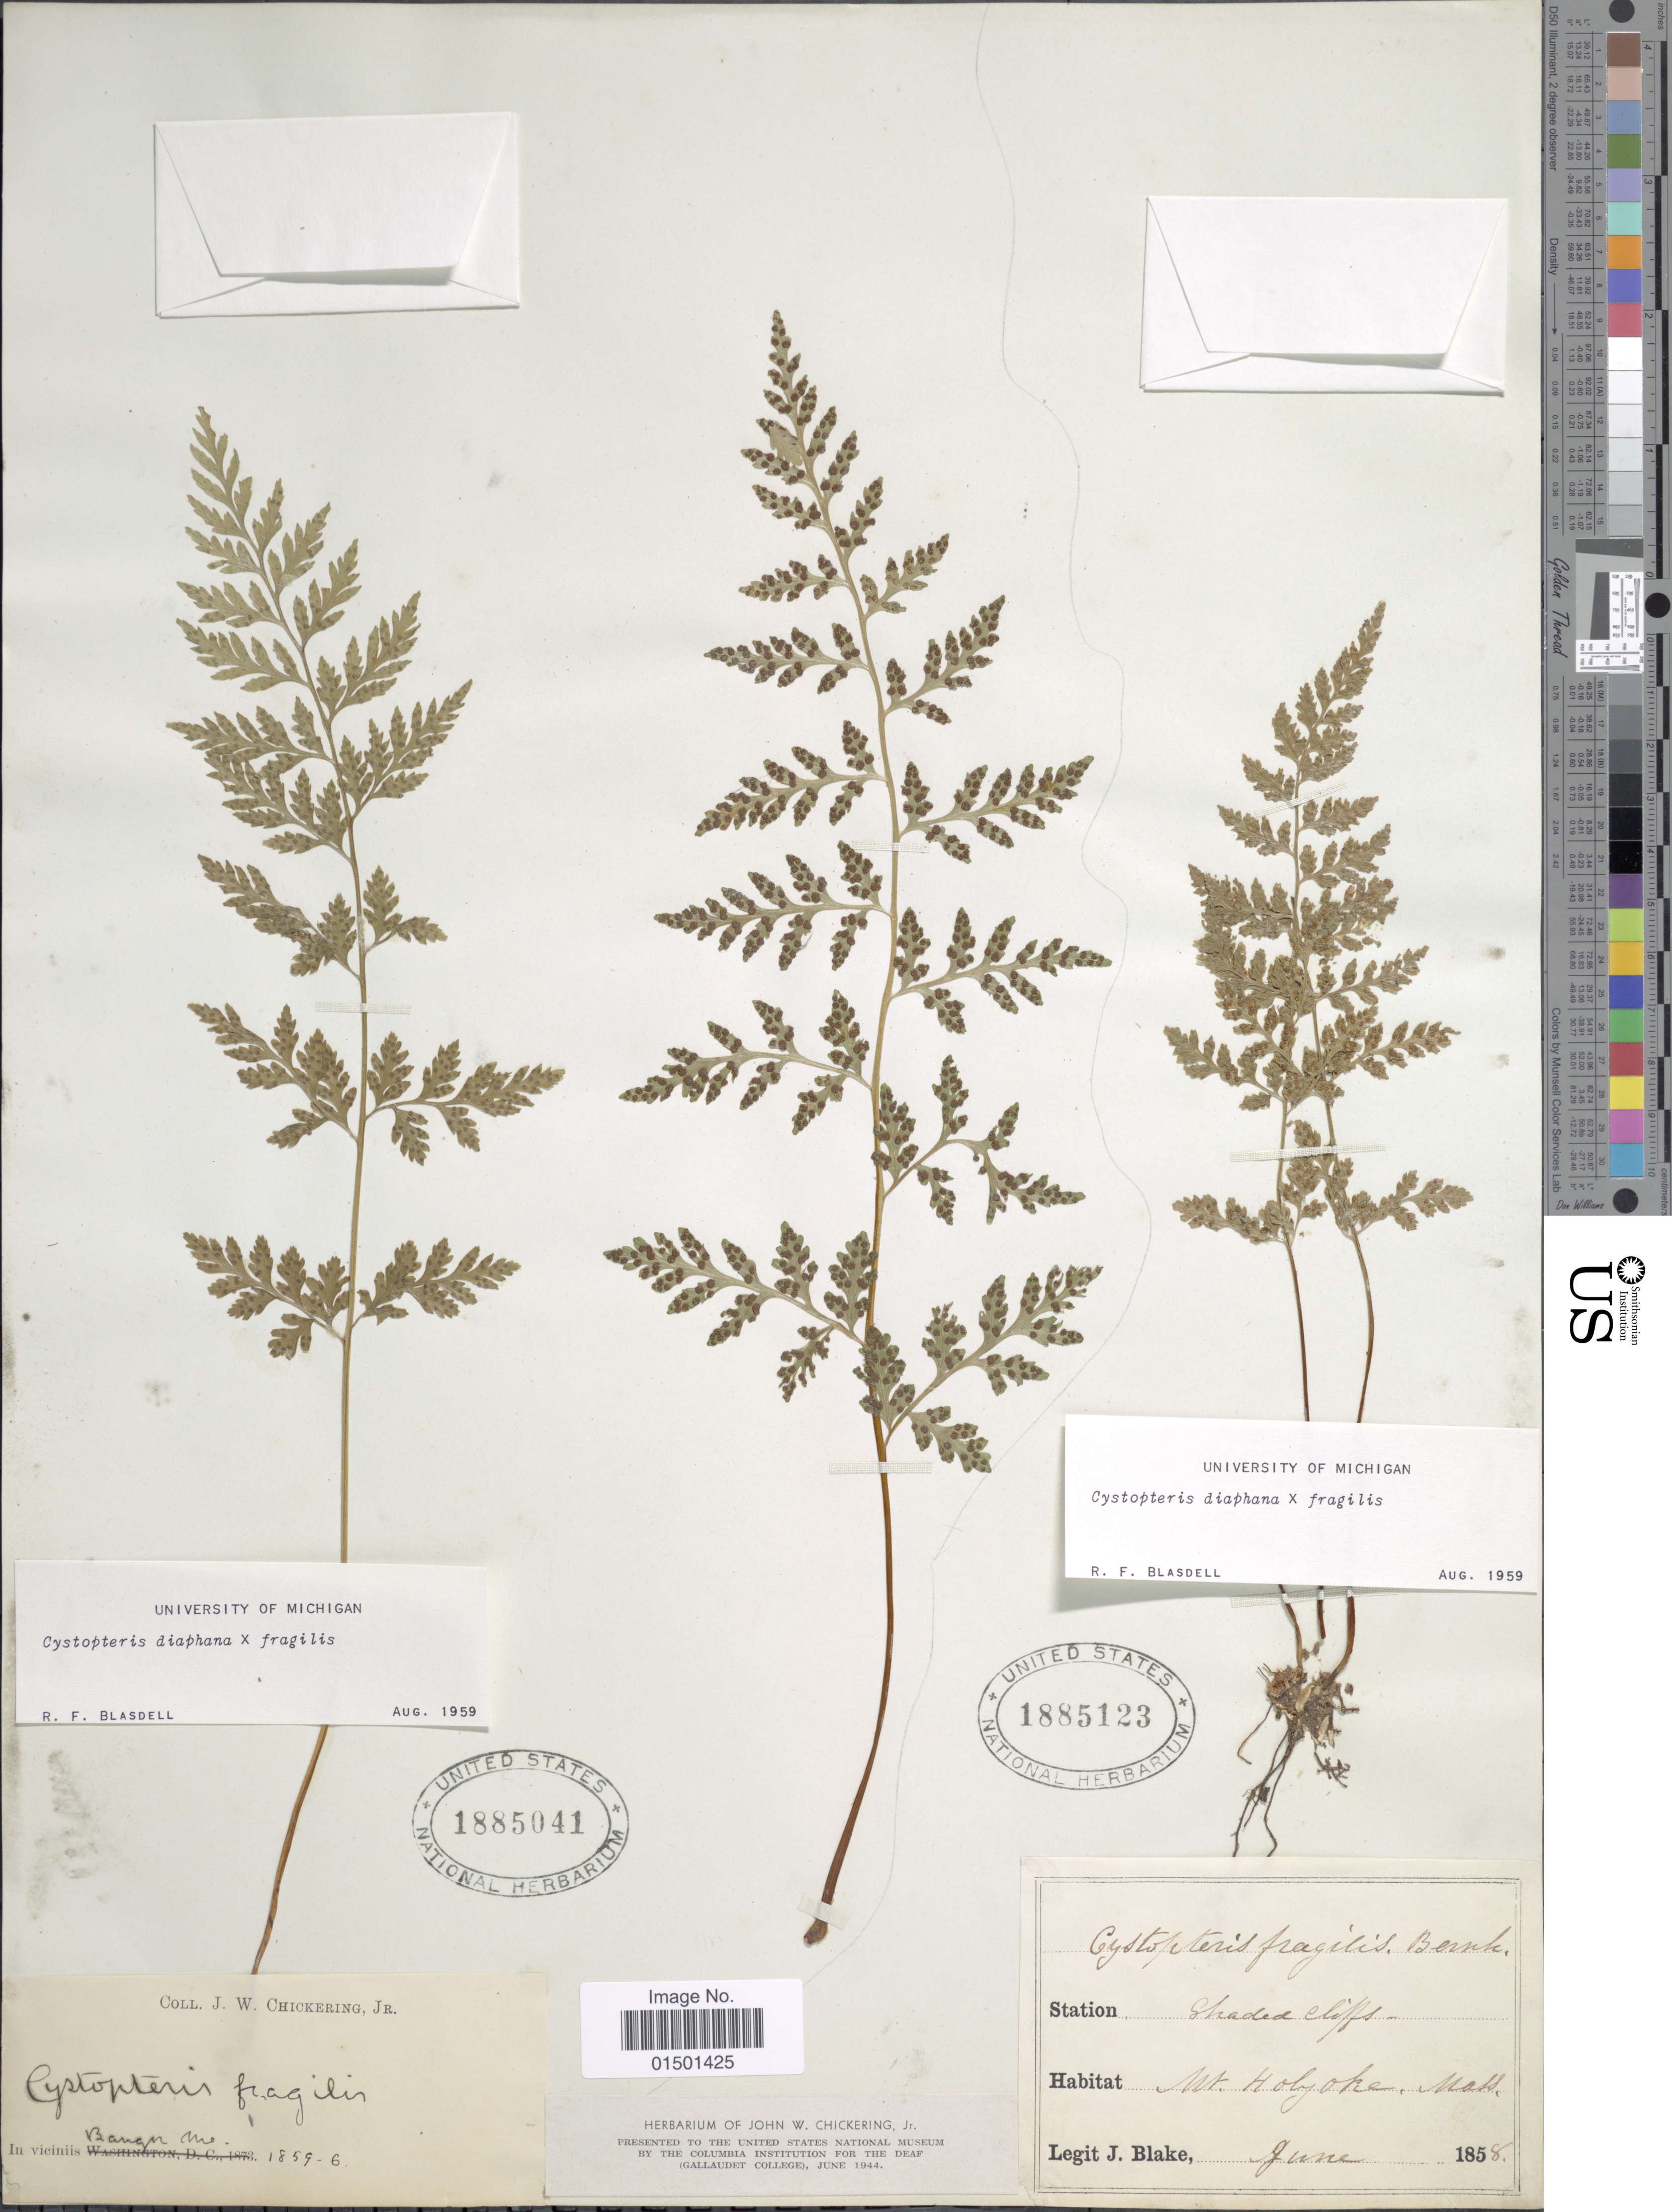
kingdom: Plantae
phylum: Tracheophyta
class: Polypodiopsida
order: Polypodiales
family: Cystopteridaceae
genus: Cystopteris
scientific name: Cystopteris diaphana x C. fragilis (L.) Bernh.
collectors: J. W. Chickering Jr.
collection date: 1859-06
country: United States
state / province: Maine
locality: In viciniss Bangor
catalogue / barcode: US 1885041